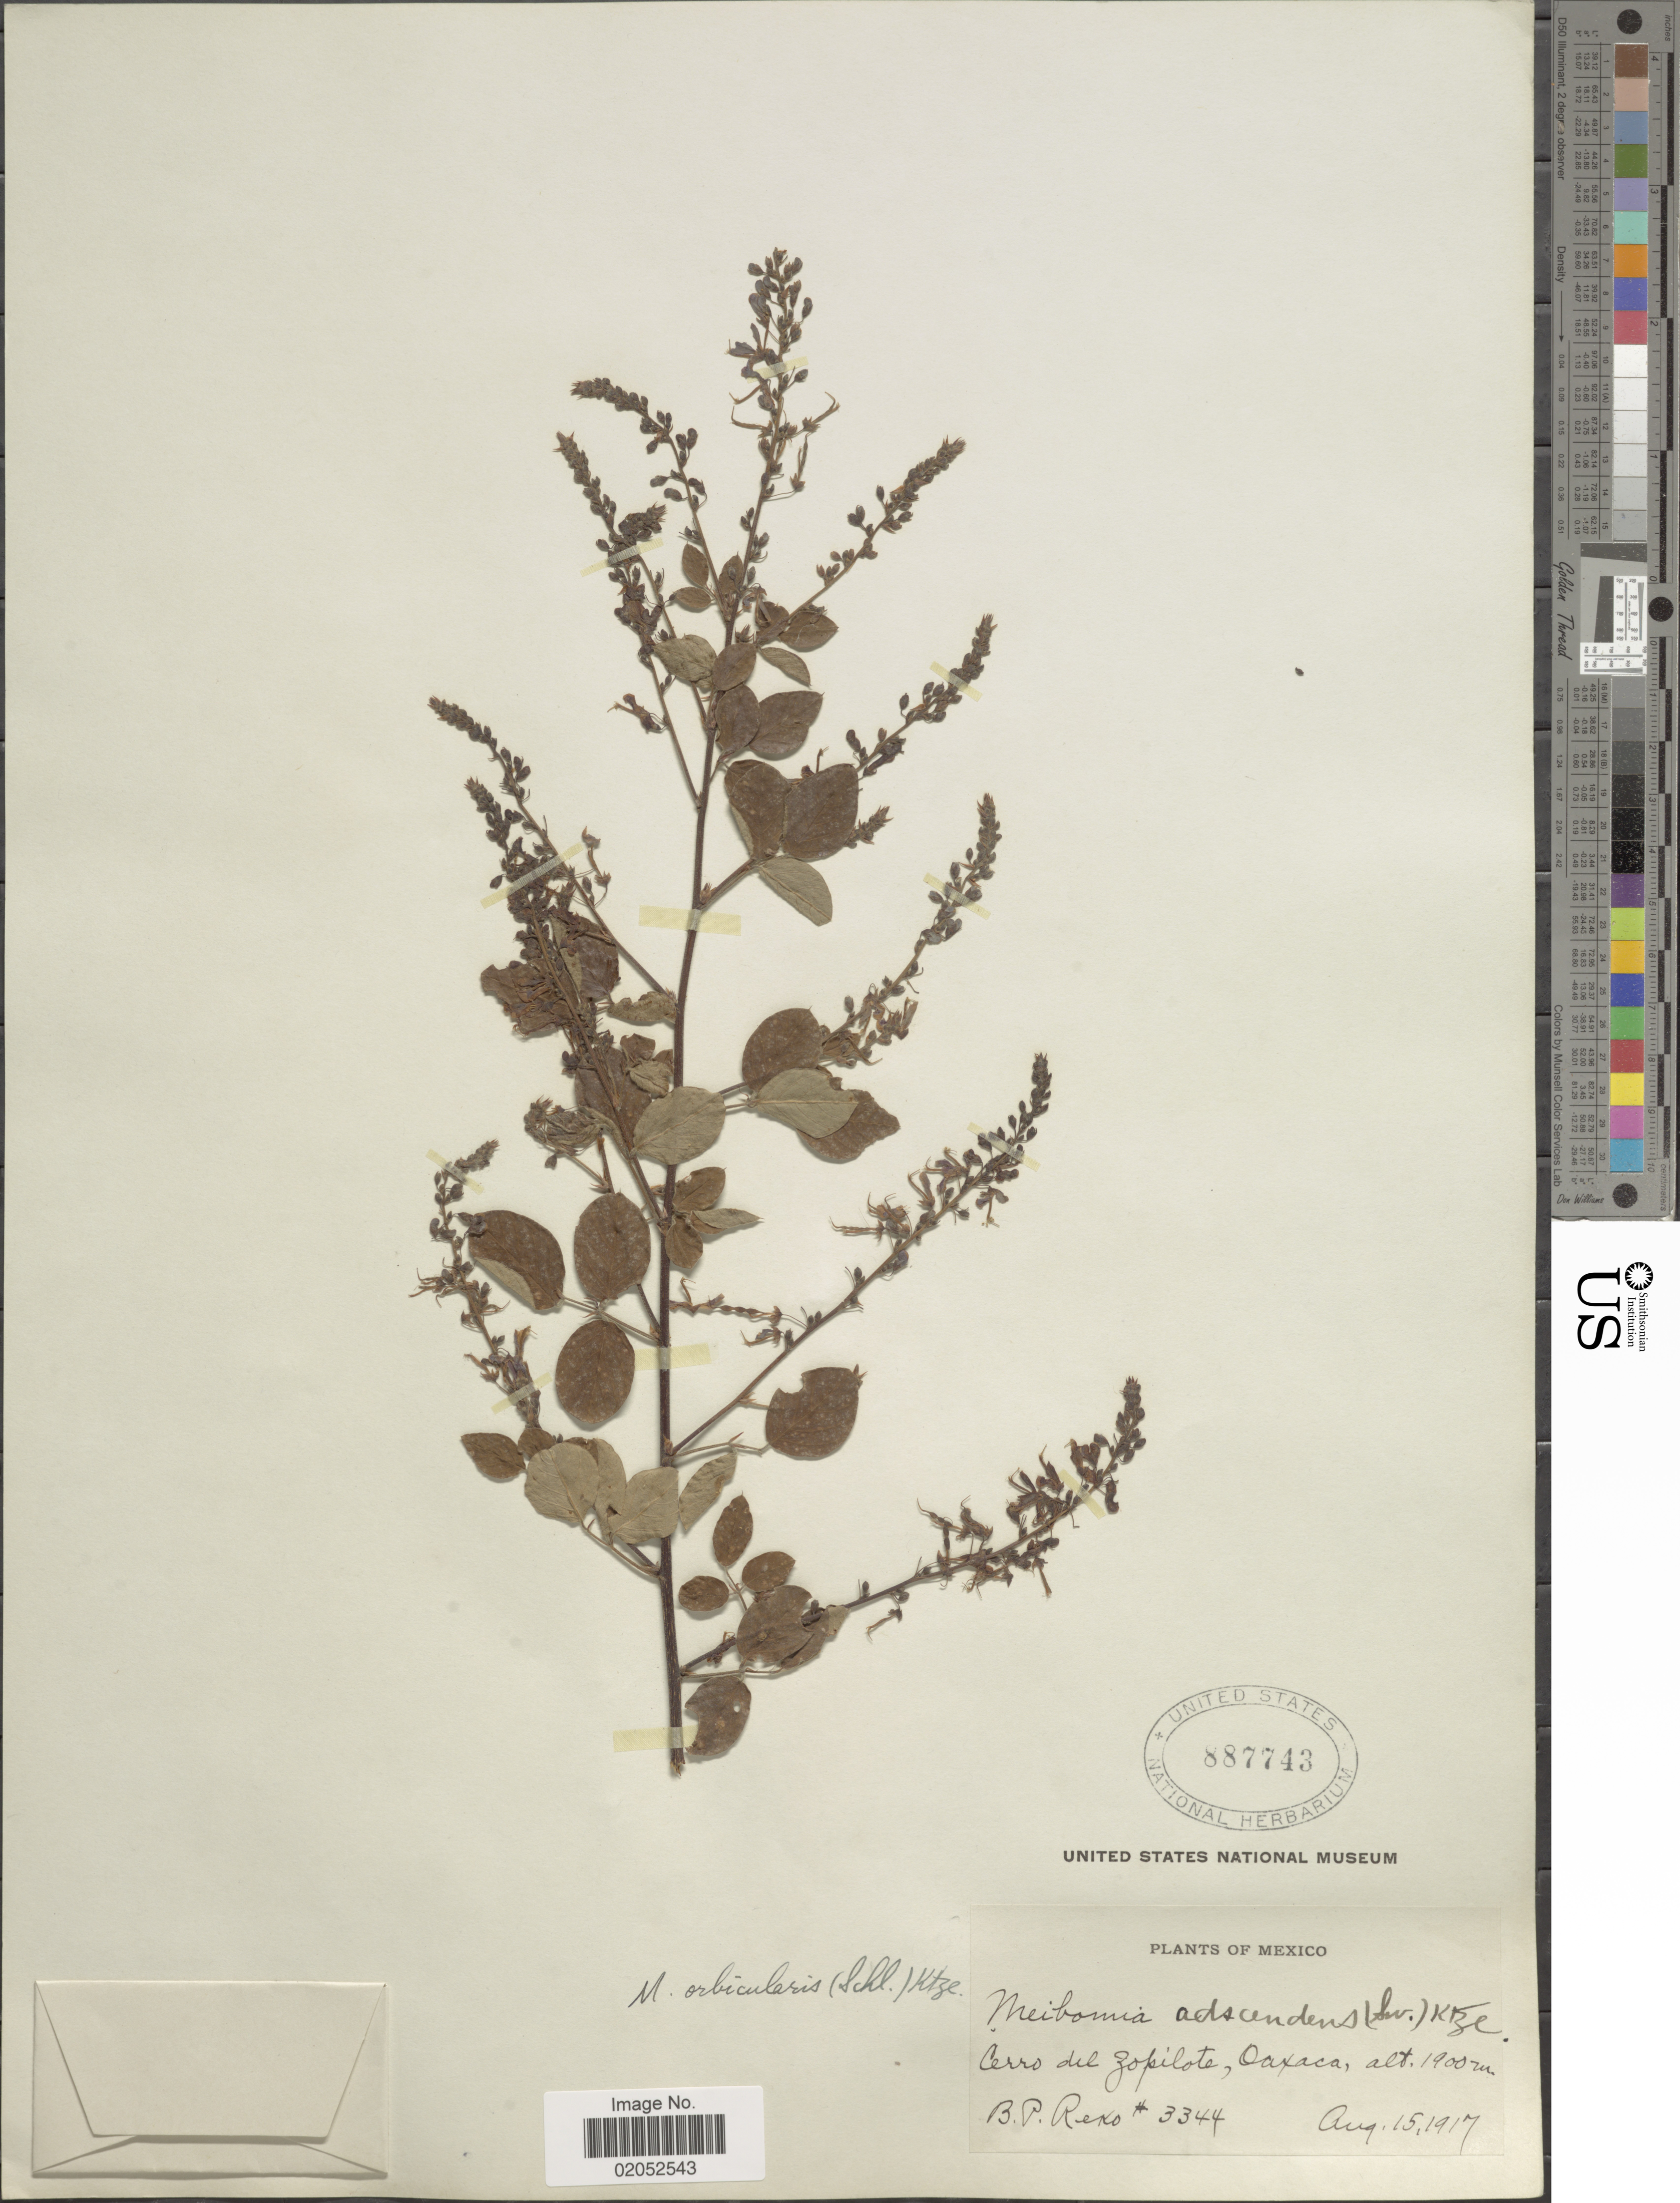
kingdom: Plantae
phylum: Tracheophyta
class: Magnoliopsida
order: Fabales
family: Fabaceae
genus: Desmodium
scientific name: Desmodium orbiculare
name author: Schltdl.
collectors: B. P. Reko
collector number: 3344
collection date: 1917-08-15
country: Mexico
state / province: Oaxaca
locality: Mexico, Cerro del Zopilote, Oaxaca.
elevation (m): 1900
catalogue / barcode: US 887743